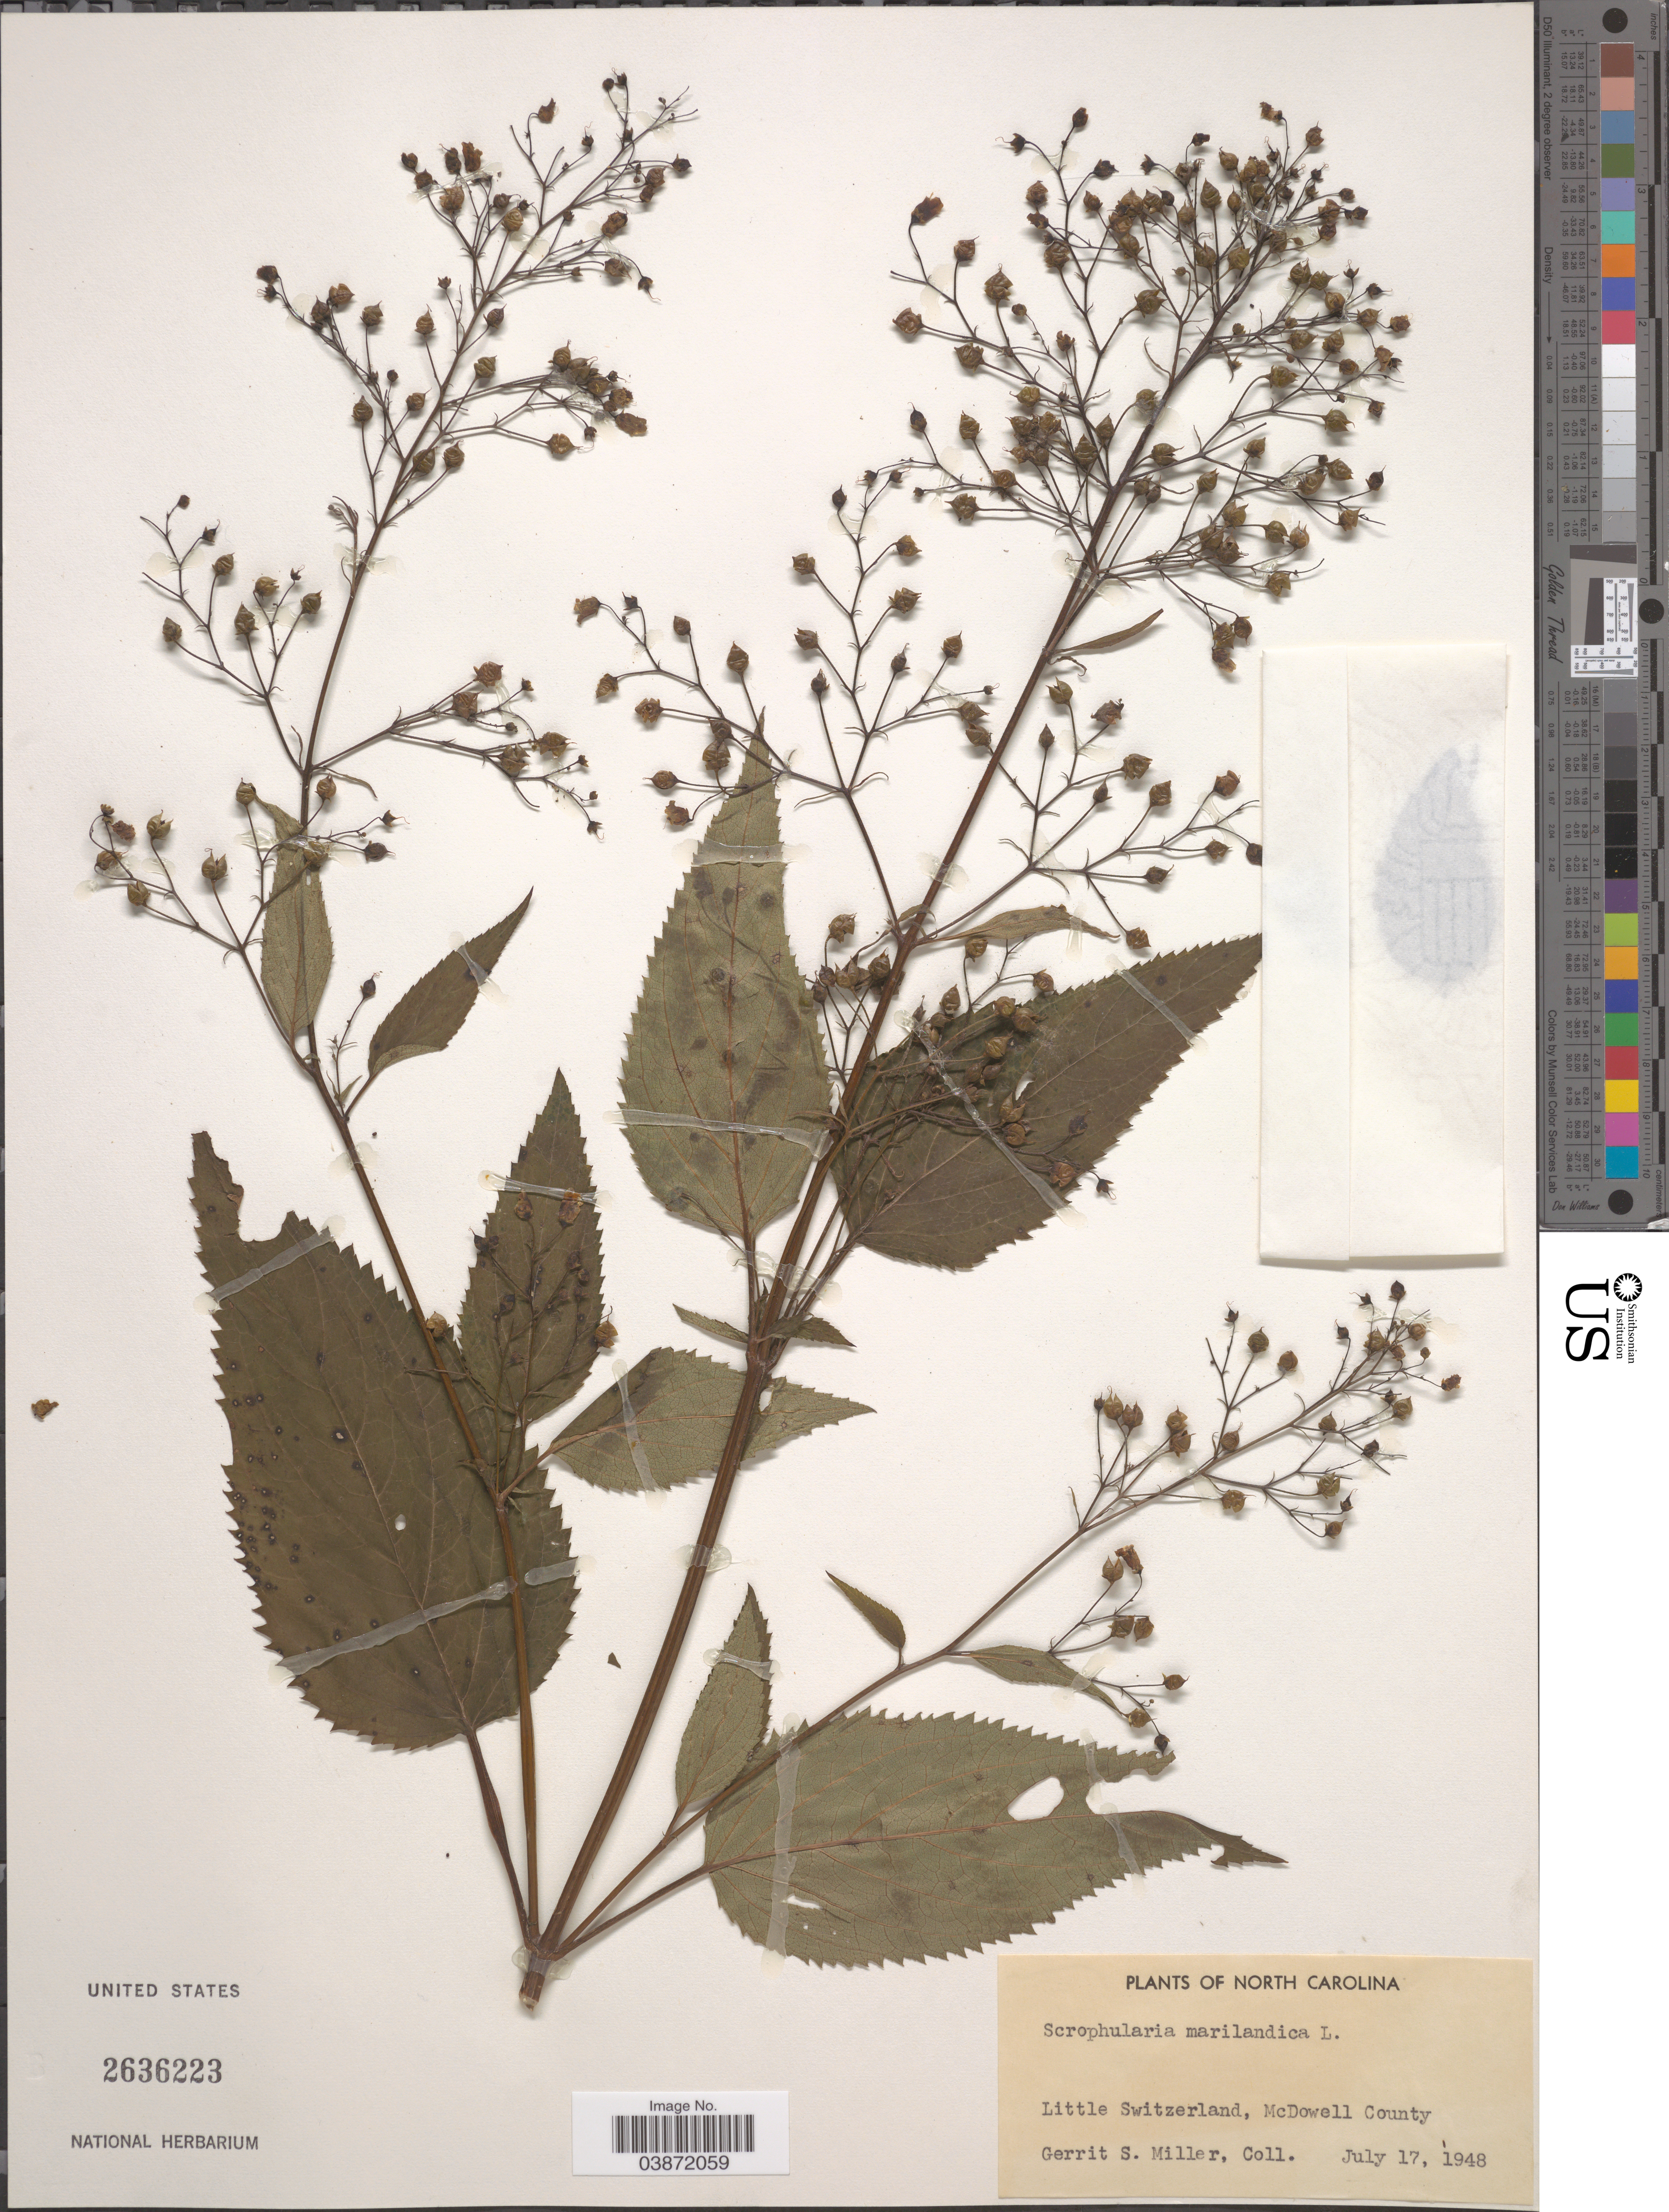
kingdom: Plantae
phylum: Tracheophyta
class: Magnoliopsida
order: Lamiales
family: Scrophulariaceae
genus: Scrophularia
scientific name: Scrophularia marilandica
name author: L.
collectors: G. S. Miller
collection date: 1948-07-17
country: United States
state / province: North Carolina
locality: Little Switzerland, McDowell County.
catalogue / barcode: US 2636223